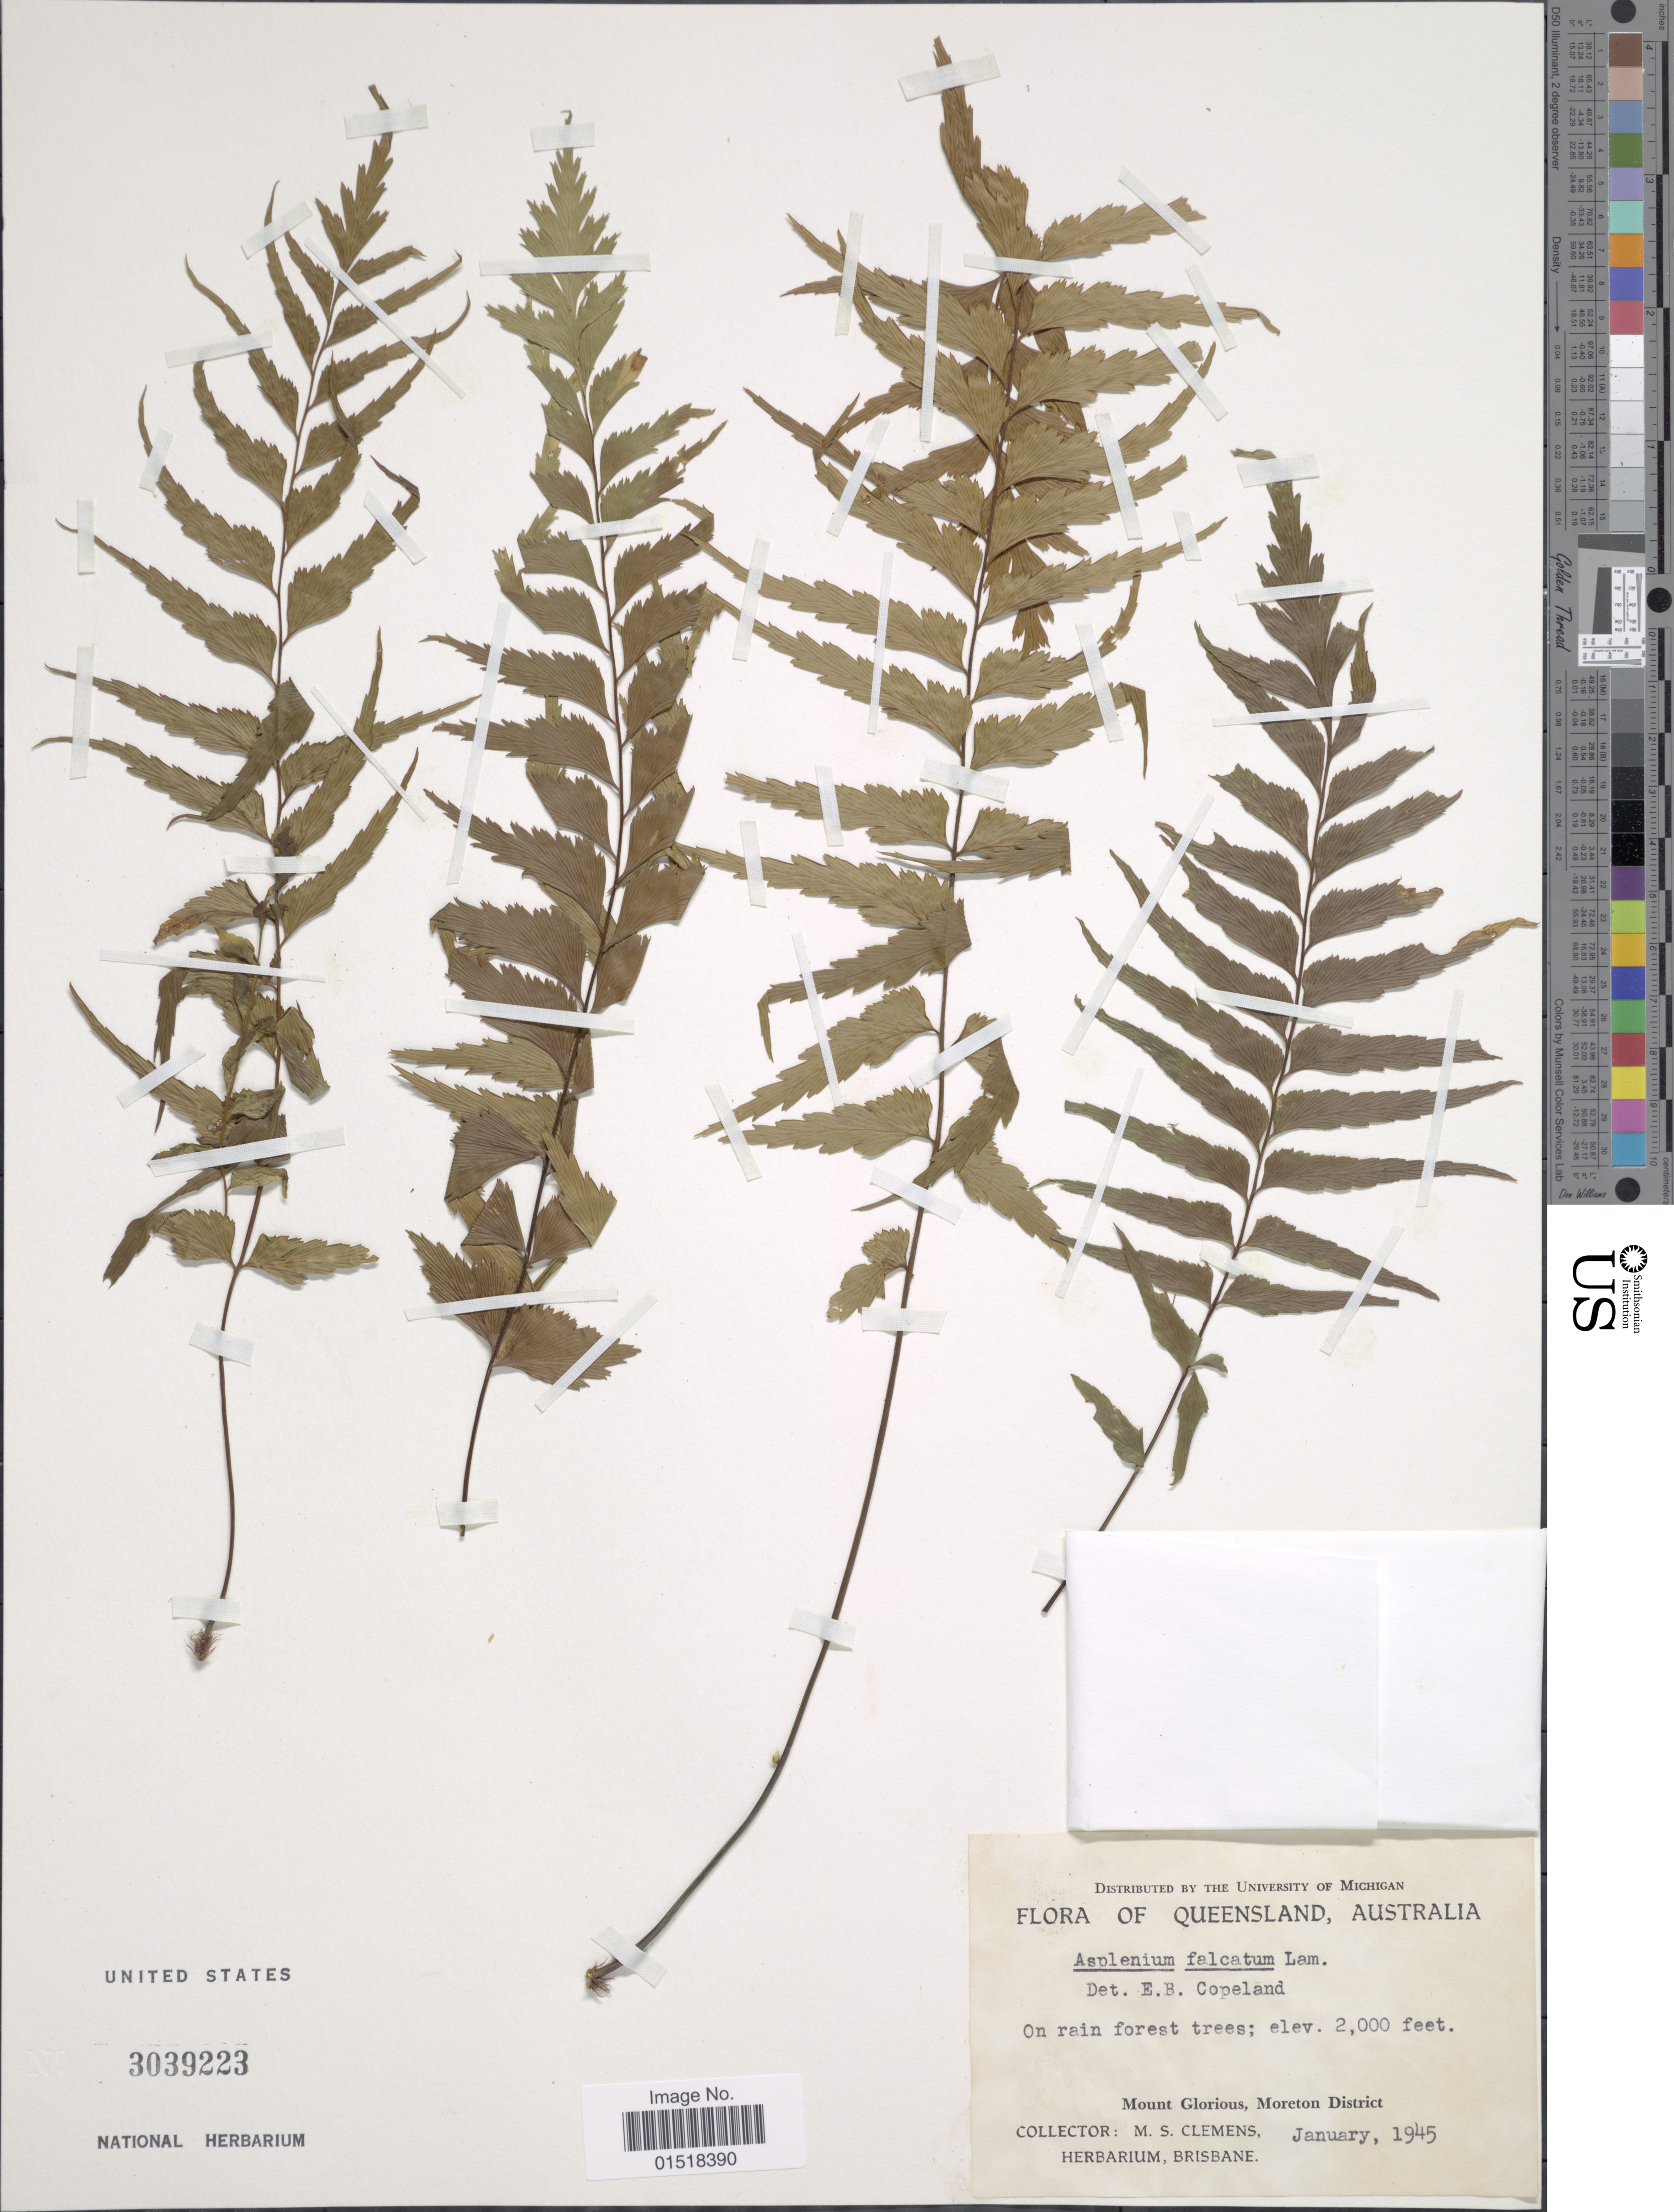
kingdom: Plantae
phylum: Tracheophyta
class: Polypodiopsida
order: Polypodiales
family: Aspleniaceae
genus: Asplenium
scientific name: Asplenium falcatum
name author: Lam.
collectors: M. S. Clemens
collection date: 1945-01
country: Australia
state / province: Queensland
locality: On rain forest trees. Mount Glorious, Moreton District. Queensland.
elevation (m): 610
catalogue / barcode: US 3039223